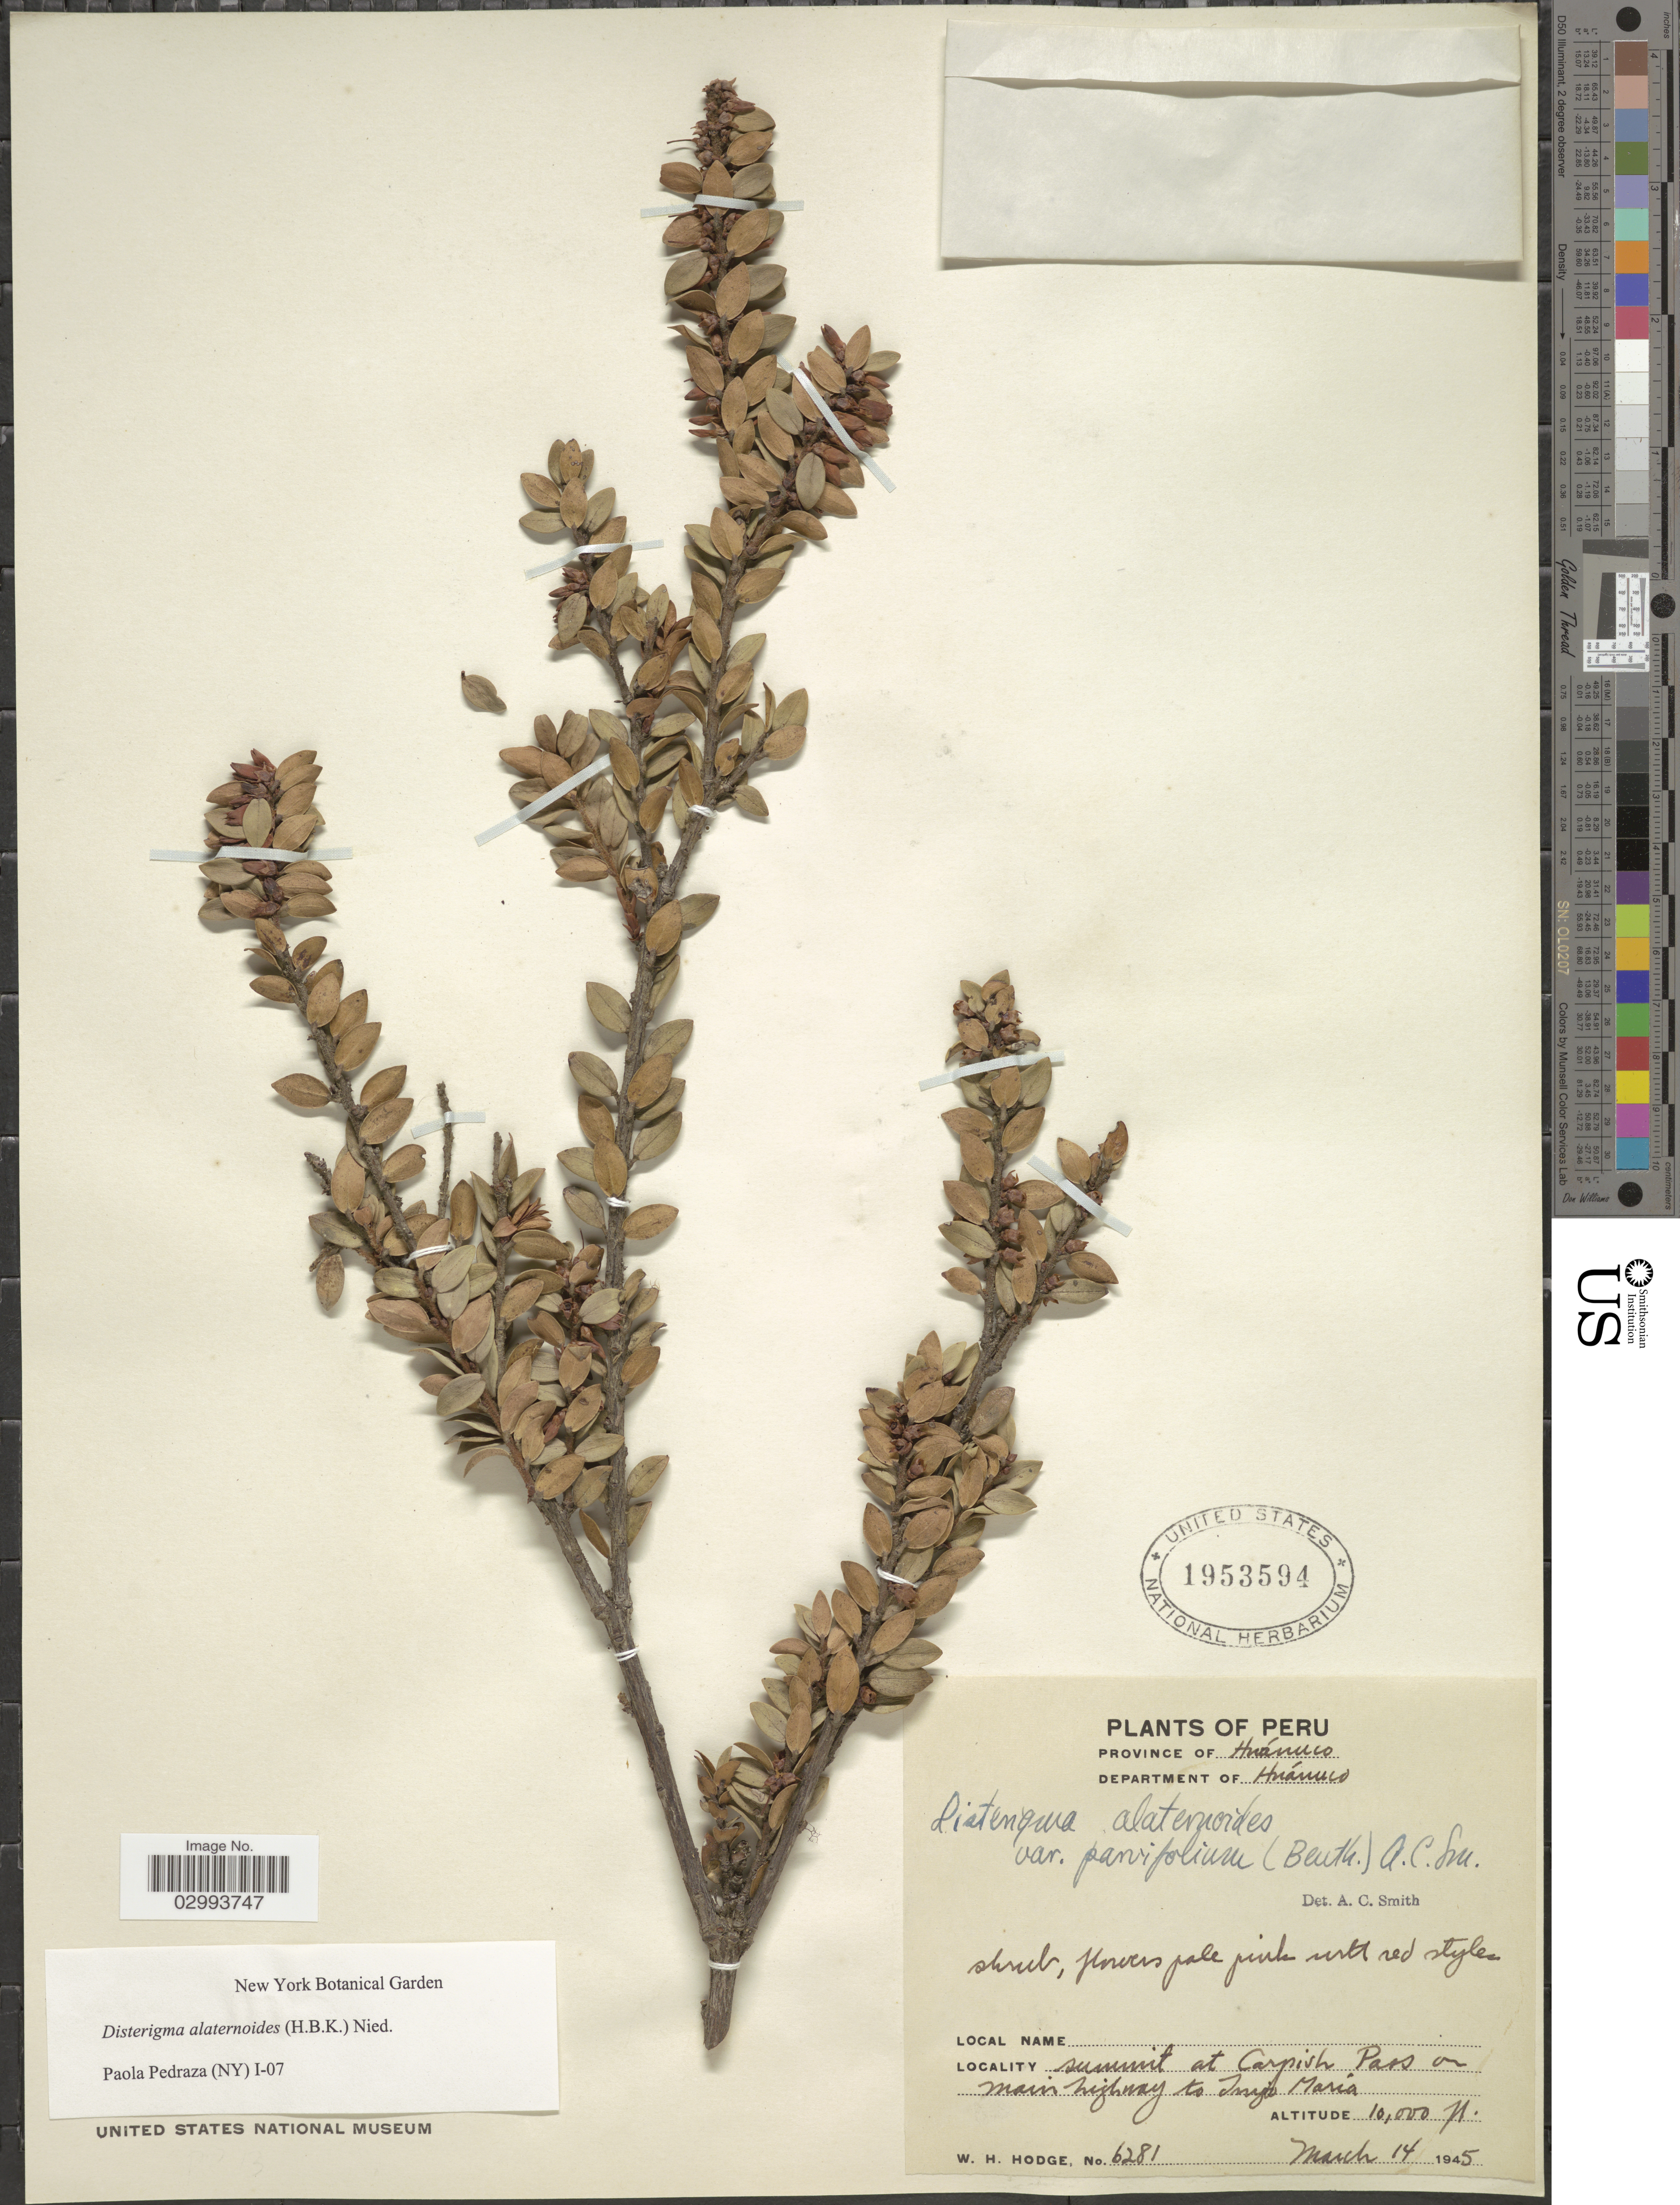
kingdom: Plantae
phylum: Tracheophyta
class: Magnoliopsida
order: Ericales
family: Ericaceae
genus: Disterigma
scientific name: Disterigma alaternoides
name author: (Kunth) Nied.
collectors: W. Hodge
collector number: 6281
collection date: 1945-03-14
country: Peru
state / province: Huánuco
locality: Department of Huánuco, summit at Carpish Pass or Main highway to Tingo Maria.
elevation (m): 3048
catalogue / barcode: US 1953594